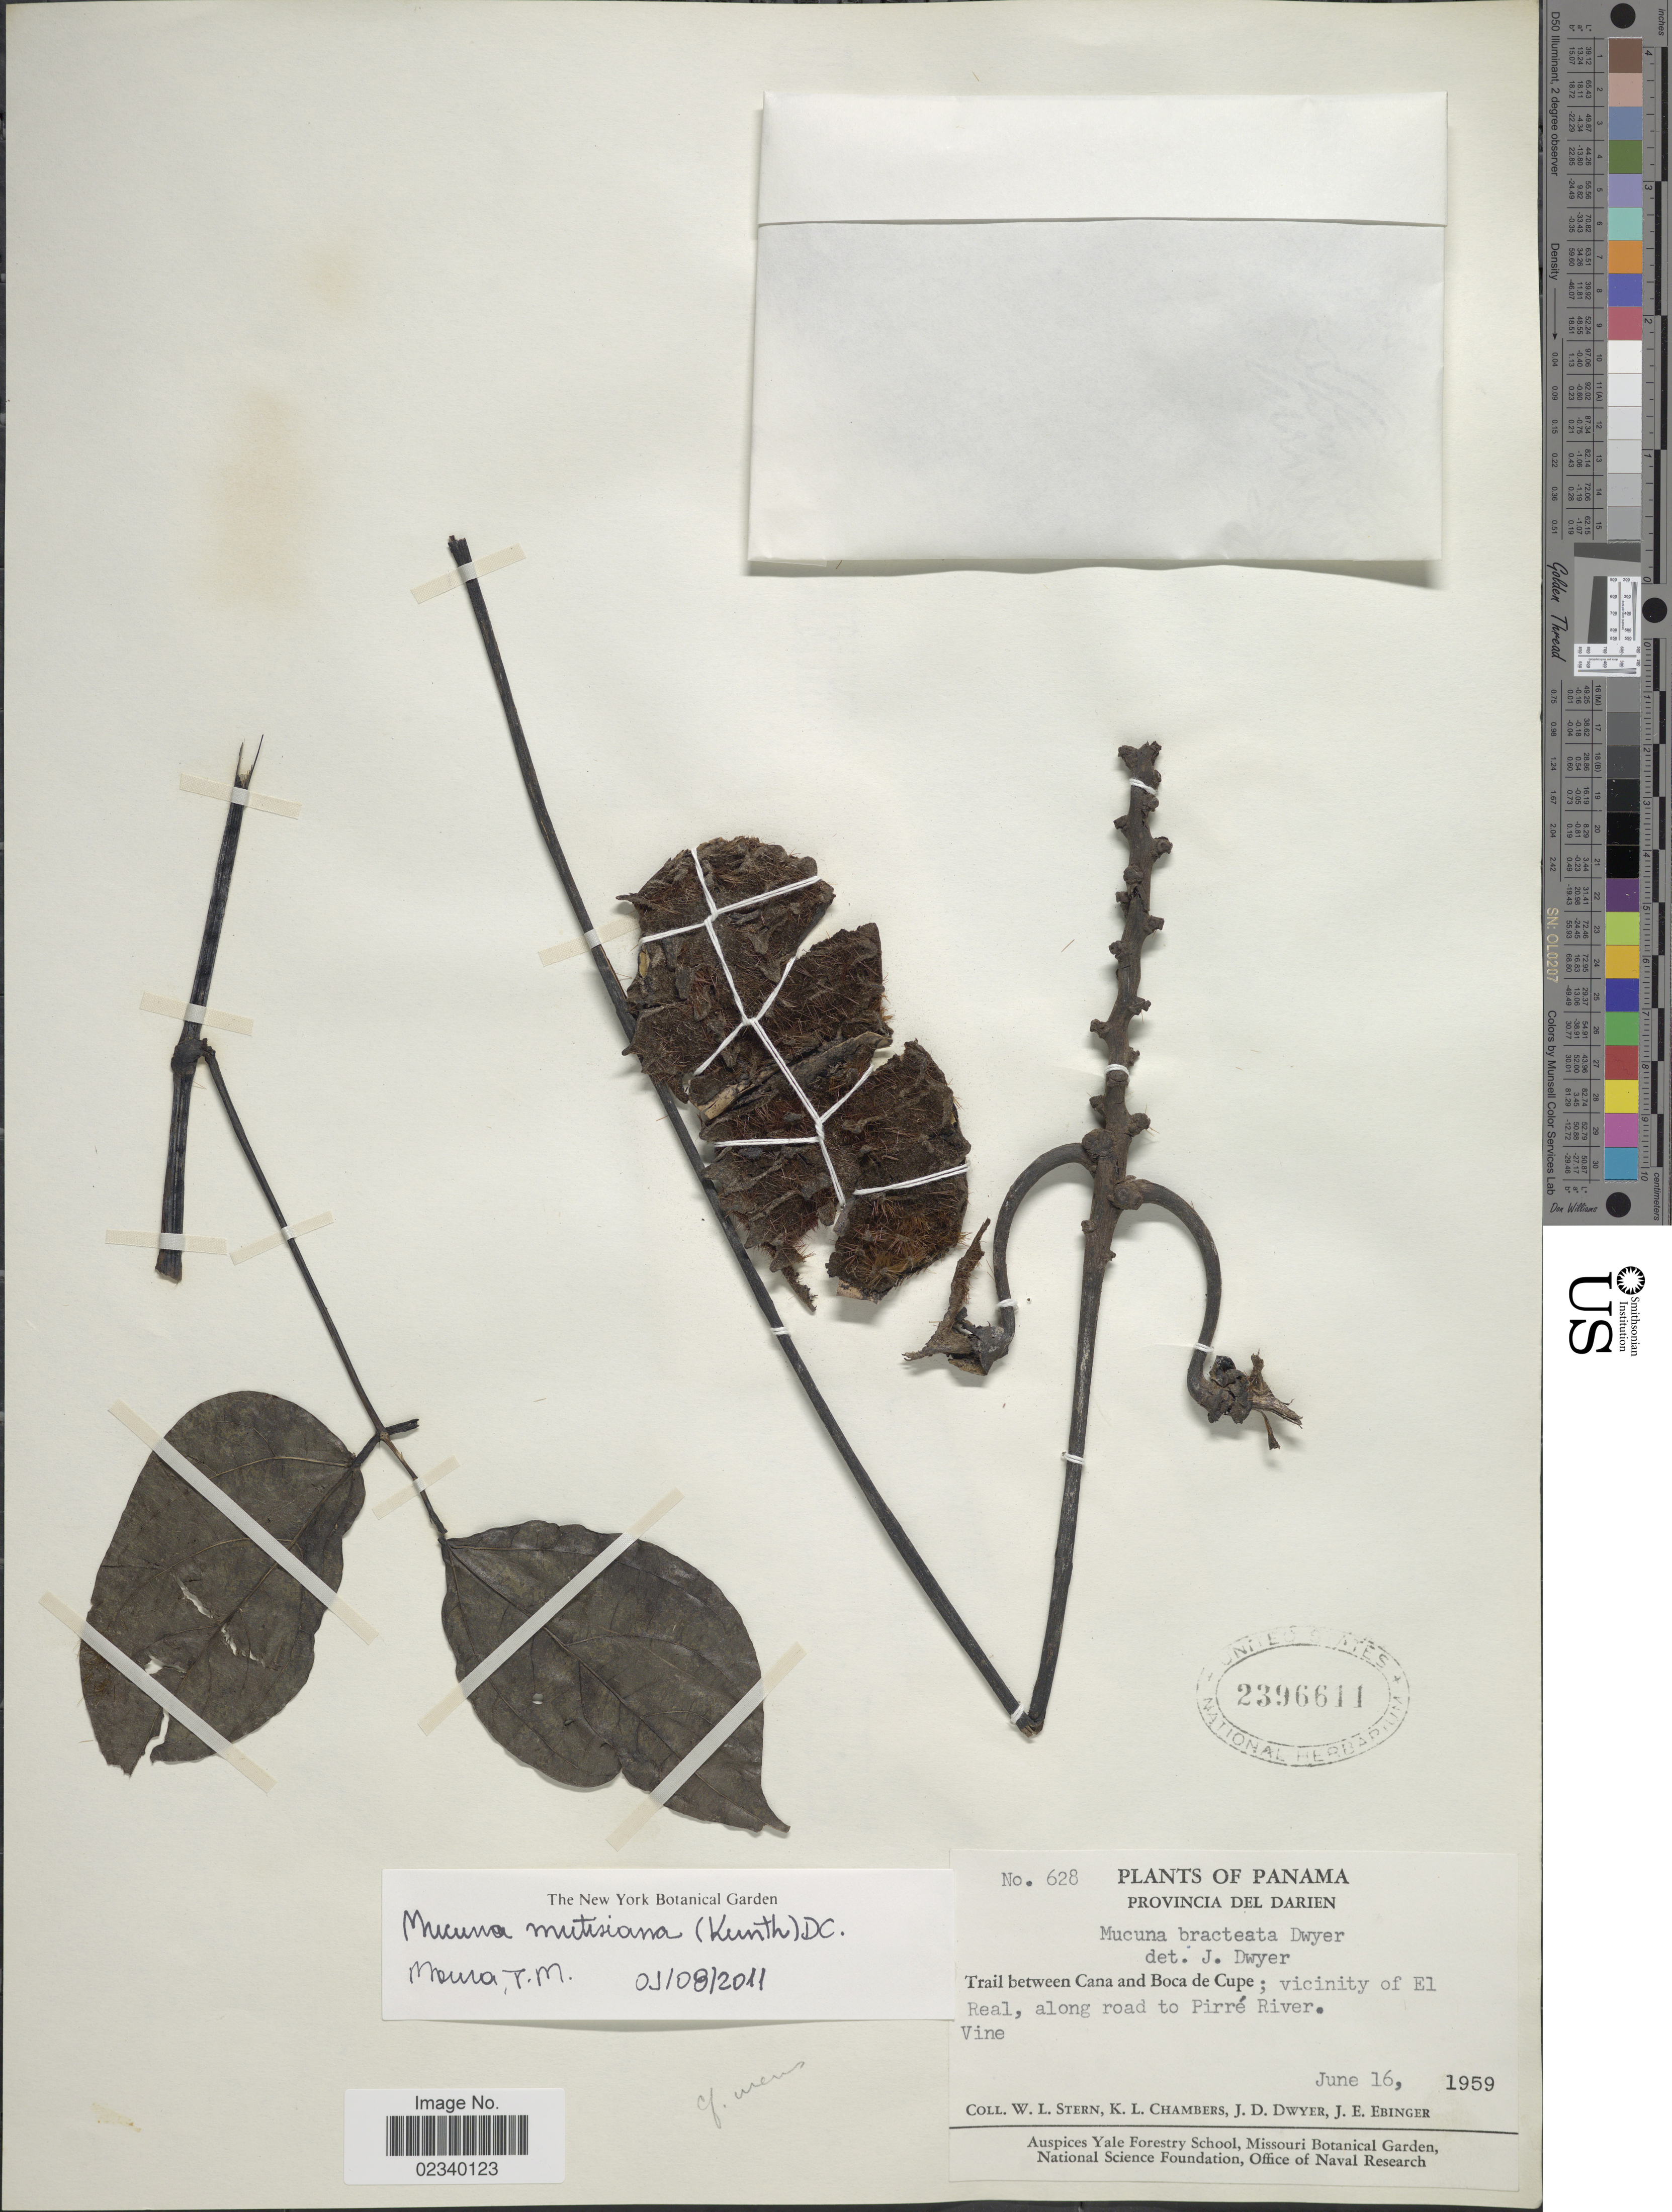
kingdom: Plantae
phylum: Tracheophyta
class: Magnoliopsida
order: Fabales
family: Fabaceae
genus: Mucuna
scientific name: Mucuna mutisiana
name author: (Kunth) DC.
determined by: Moura, T. M. de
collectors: W. L. Stern, K. Chambers, J. D. Dwyer & J. Ebinger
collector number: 628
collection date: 1959-06-16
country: Panama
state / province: Darién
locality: Provincia del Darien. Trail between Cana and Boca de Cupe; vicinity of El Real, along road to Pirre River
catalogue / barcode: US 2396611